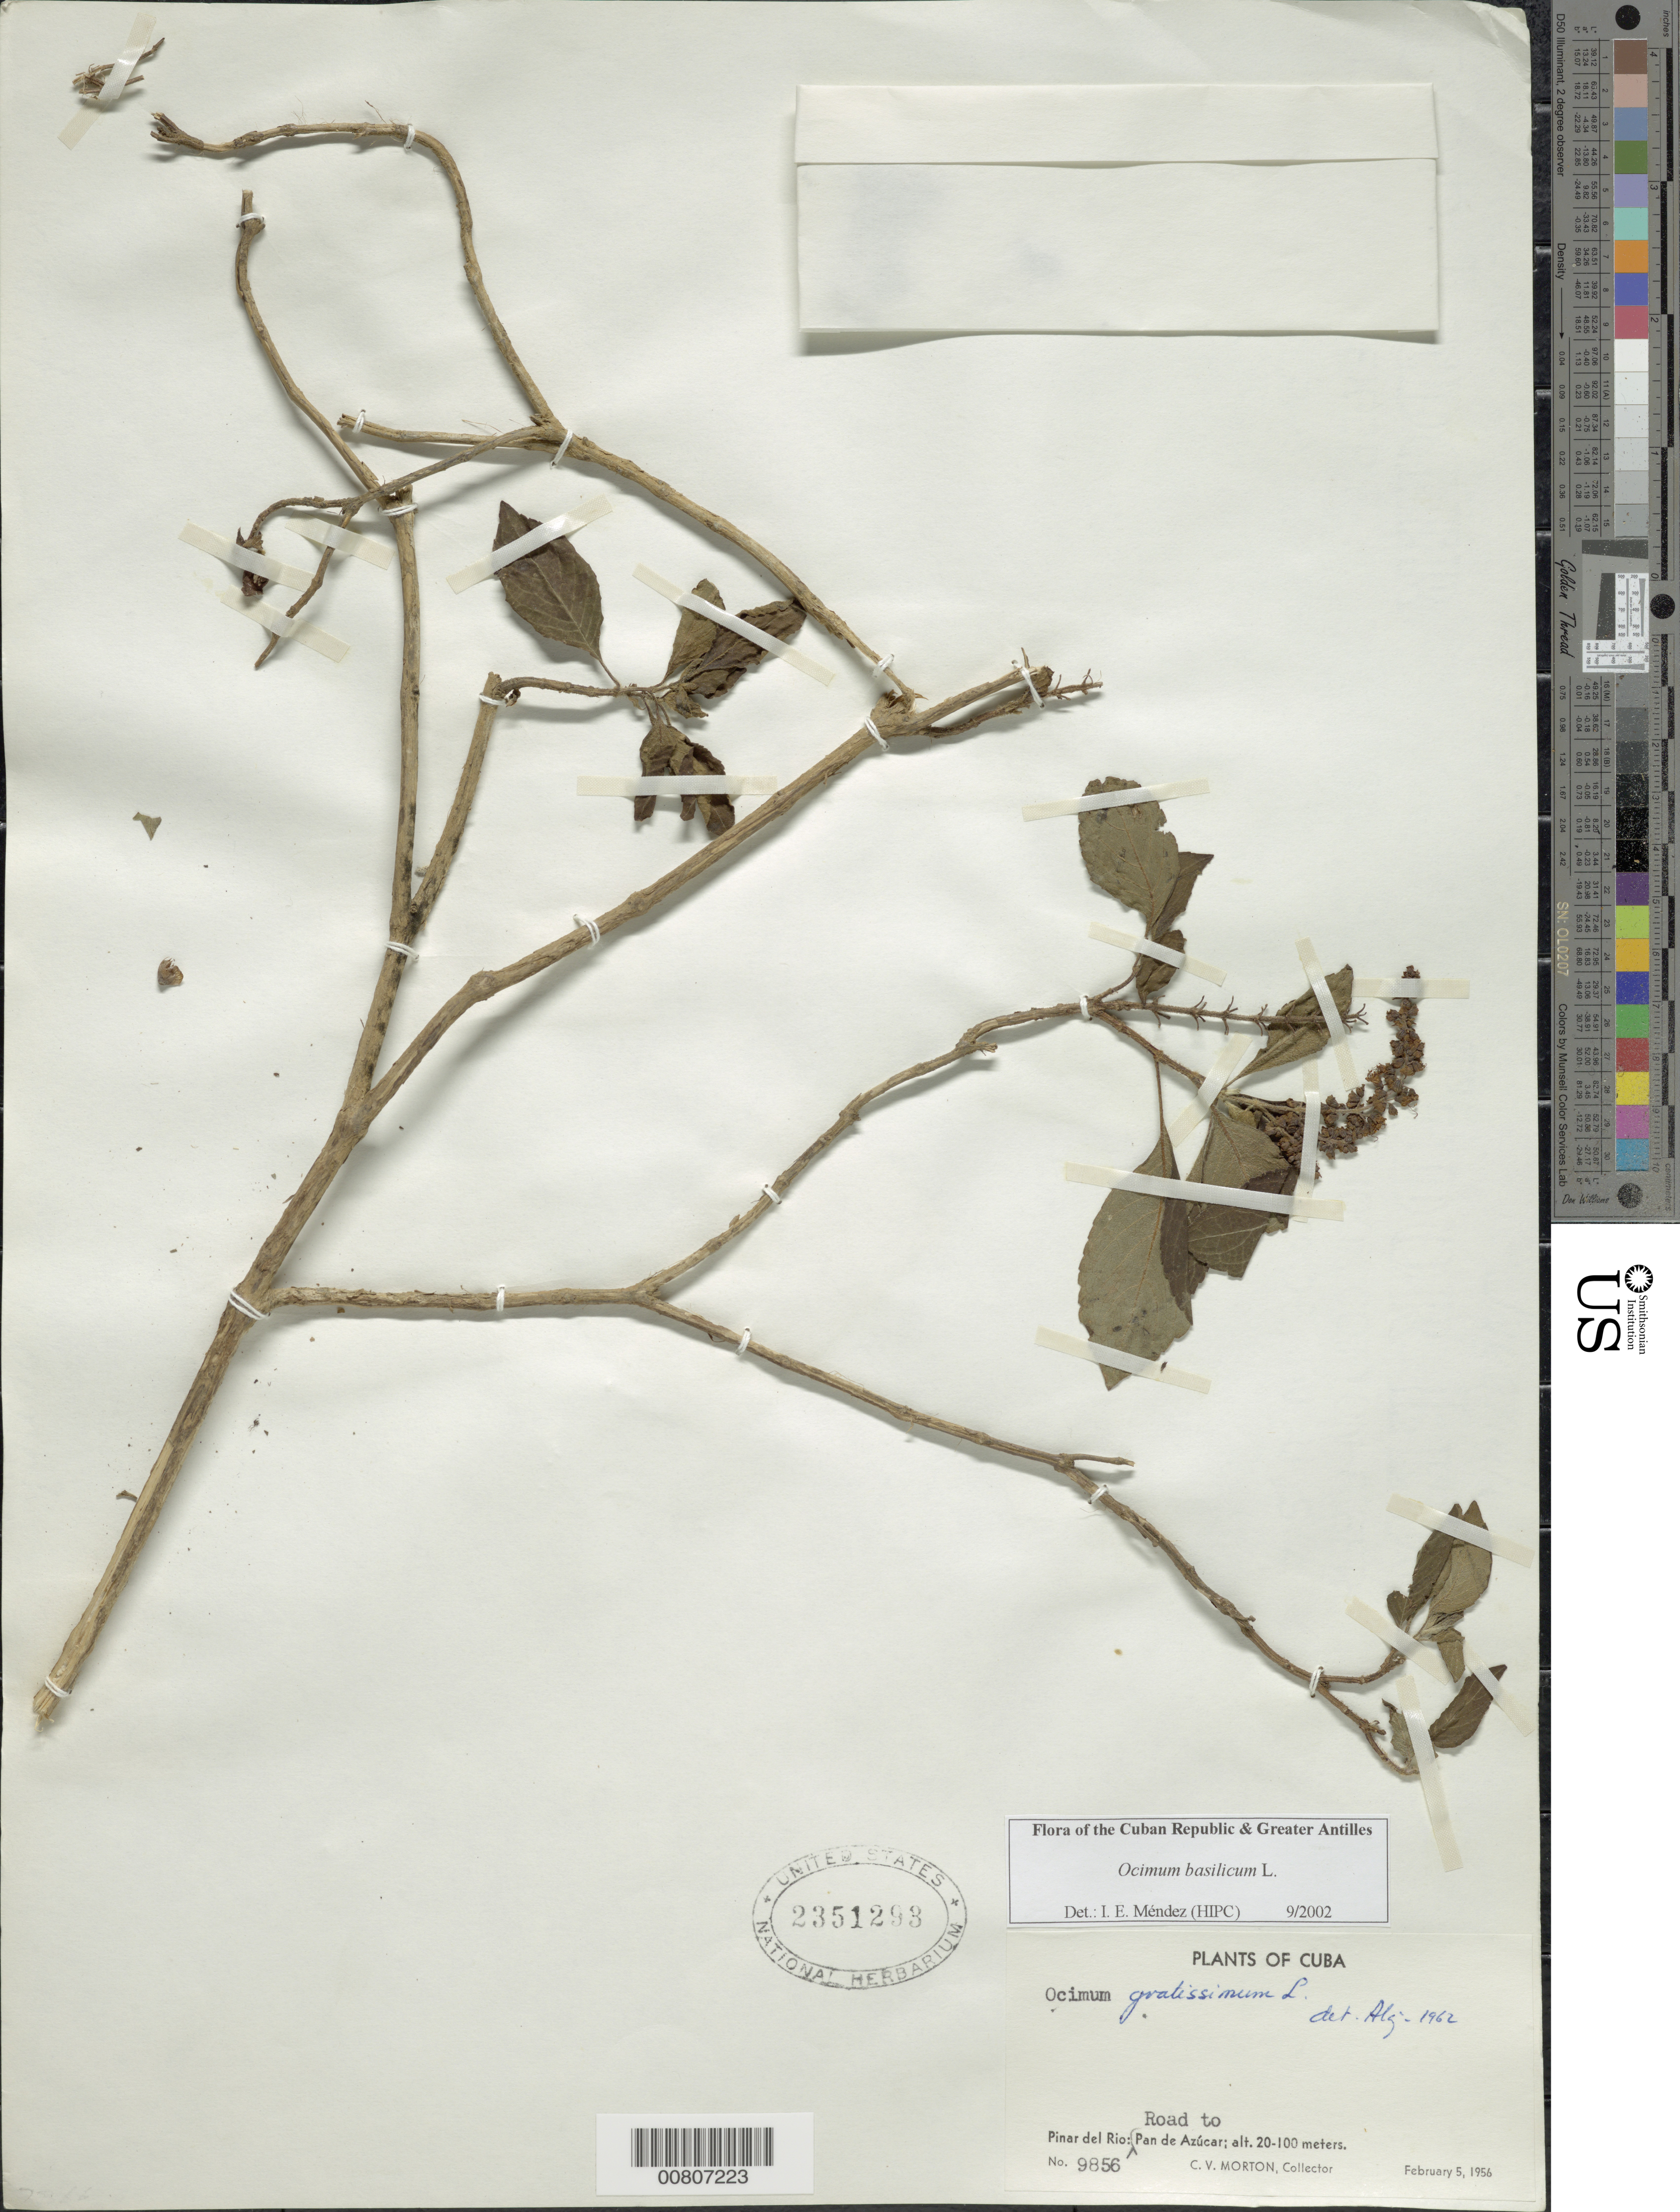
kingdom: Plantae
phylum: Tracheophyta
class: Magnoliopsida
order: Lamiales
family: Lamiaceae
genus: Ocimum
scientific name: Ocimum basilicum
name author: L.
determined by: Méndez, Isidro E., (HIPC)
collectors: C. V. Morton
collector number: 9856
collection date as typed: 05 Feb 1956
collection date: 1956-02-05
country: Cuba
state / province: Pinar del Rio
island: Cuba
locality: Pan de Azúcar, road to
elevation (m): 20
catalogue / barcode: US 2351293